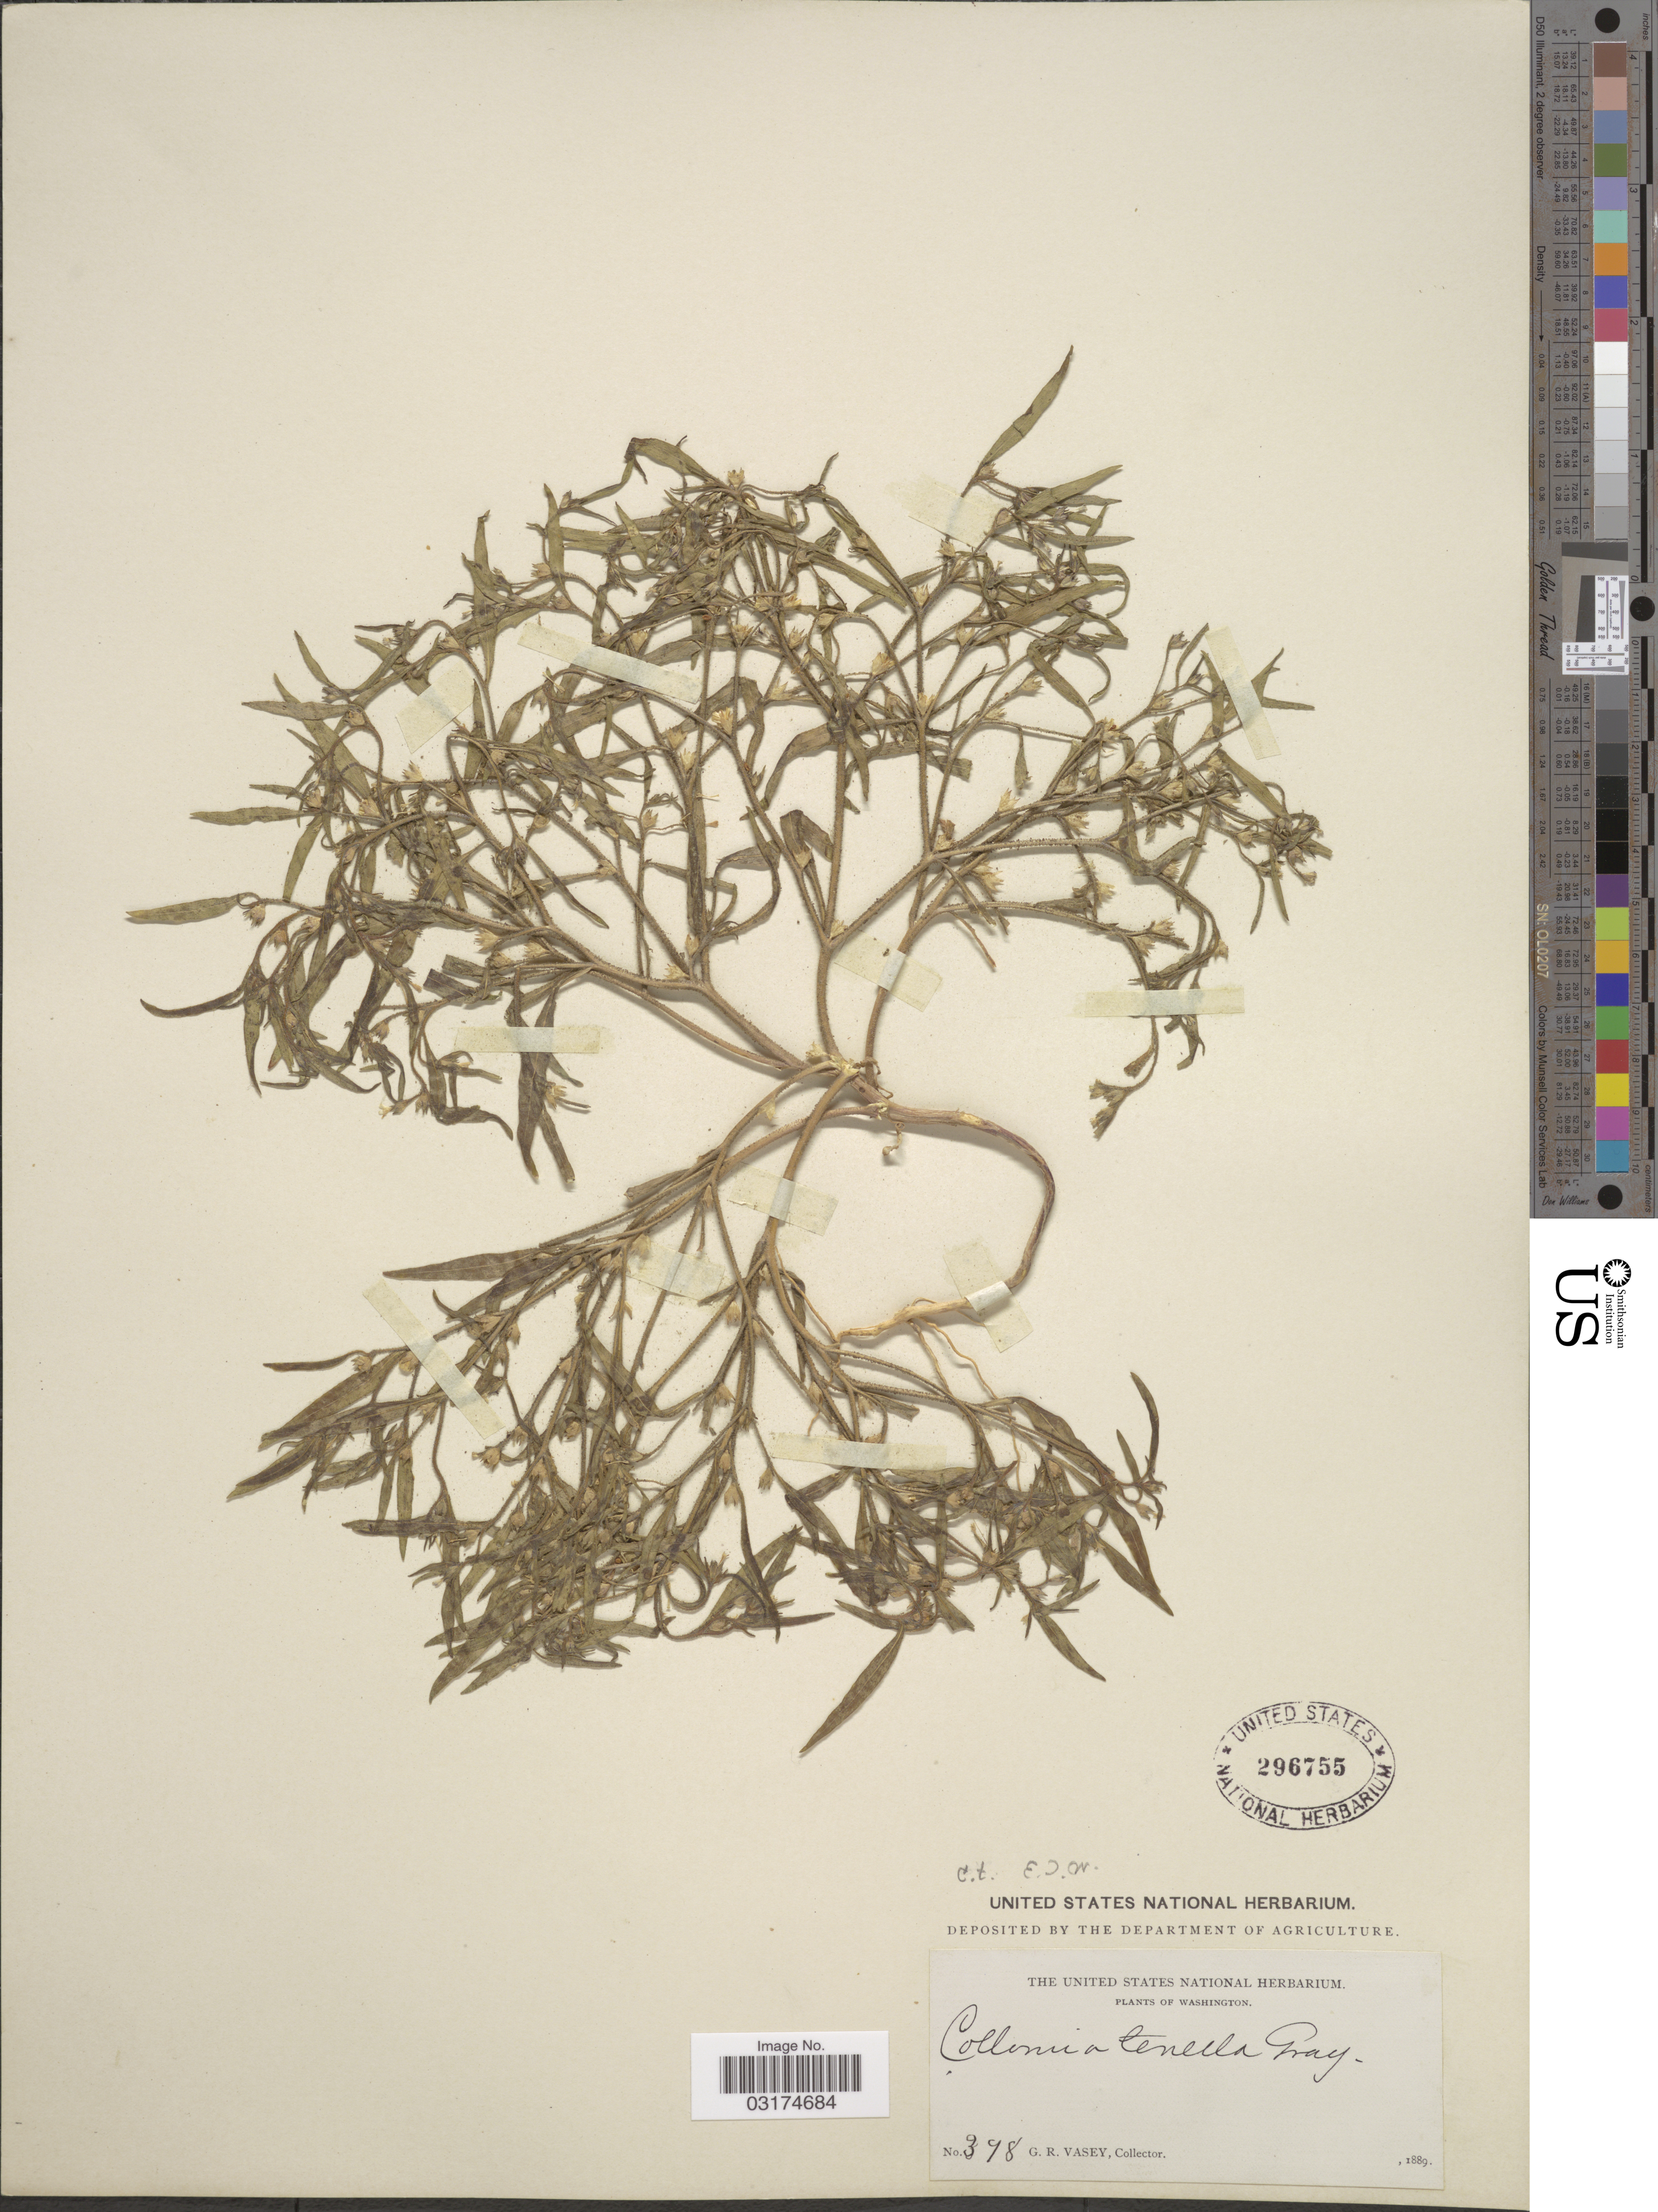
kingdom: Plantae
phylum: Tracheophyta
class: Magnoliopsida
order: Ericales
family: Polemoniaceae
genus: Collomia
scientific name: Collomia tenella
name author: A. Gray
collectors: G. R. Vasey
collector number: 398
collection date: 1889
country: United States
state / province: Washington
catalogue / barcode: US 296755